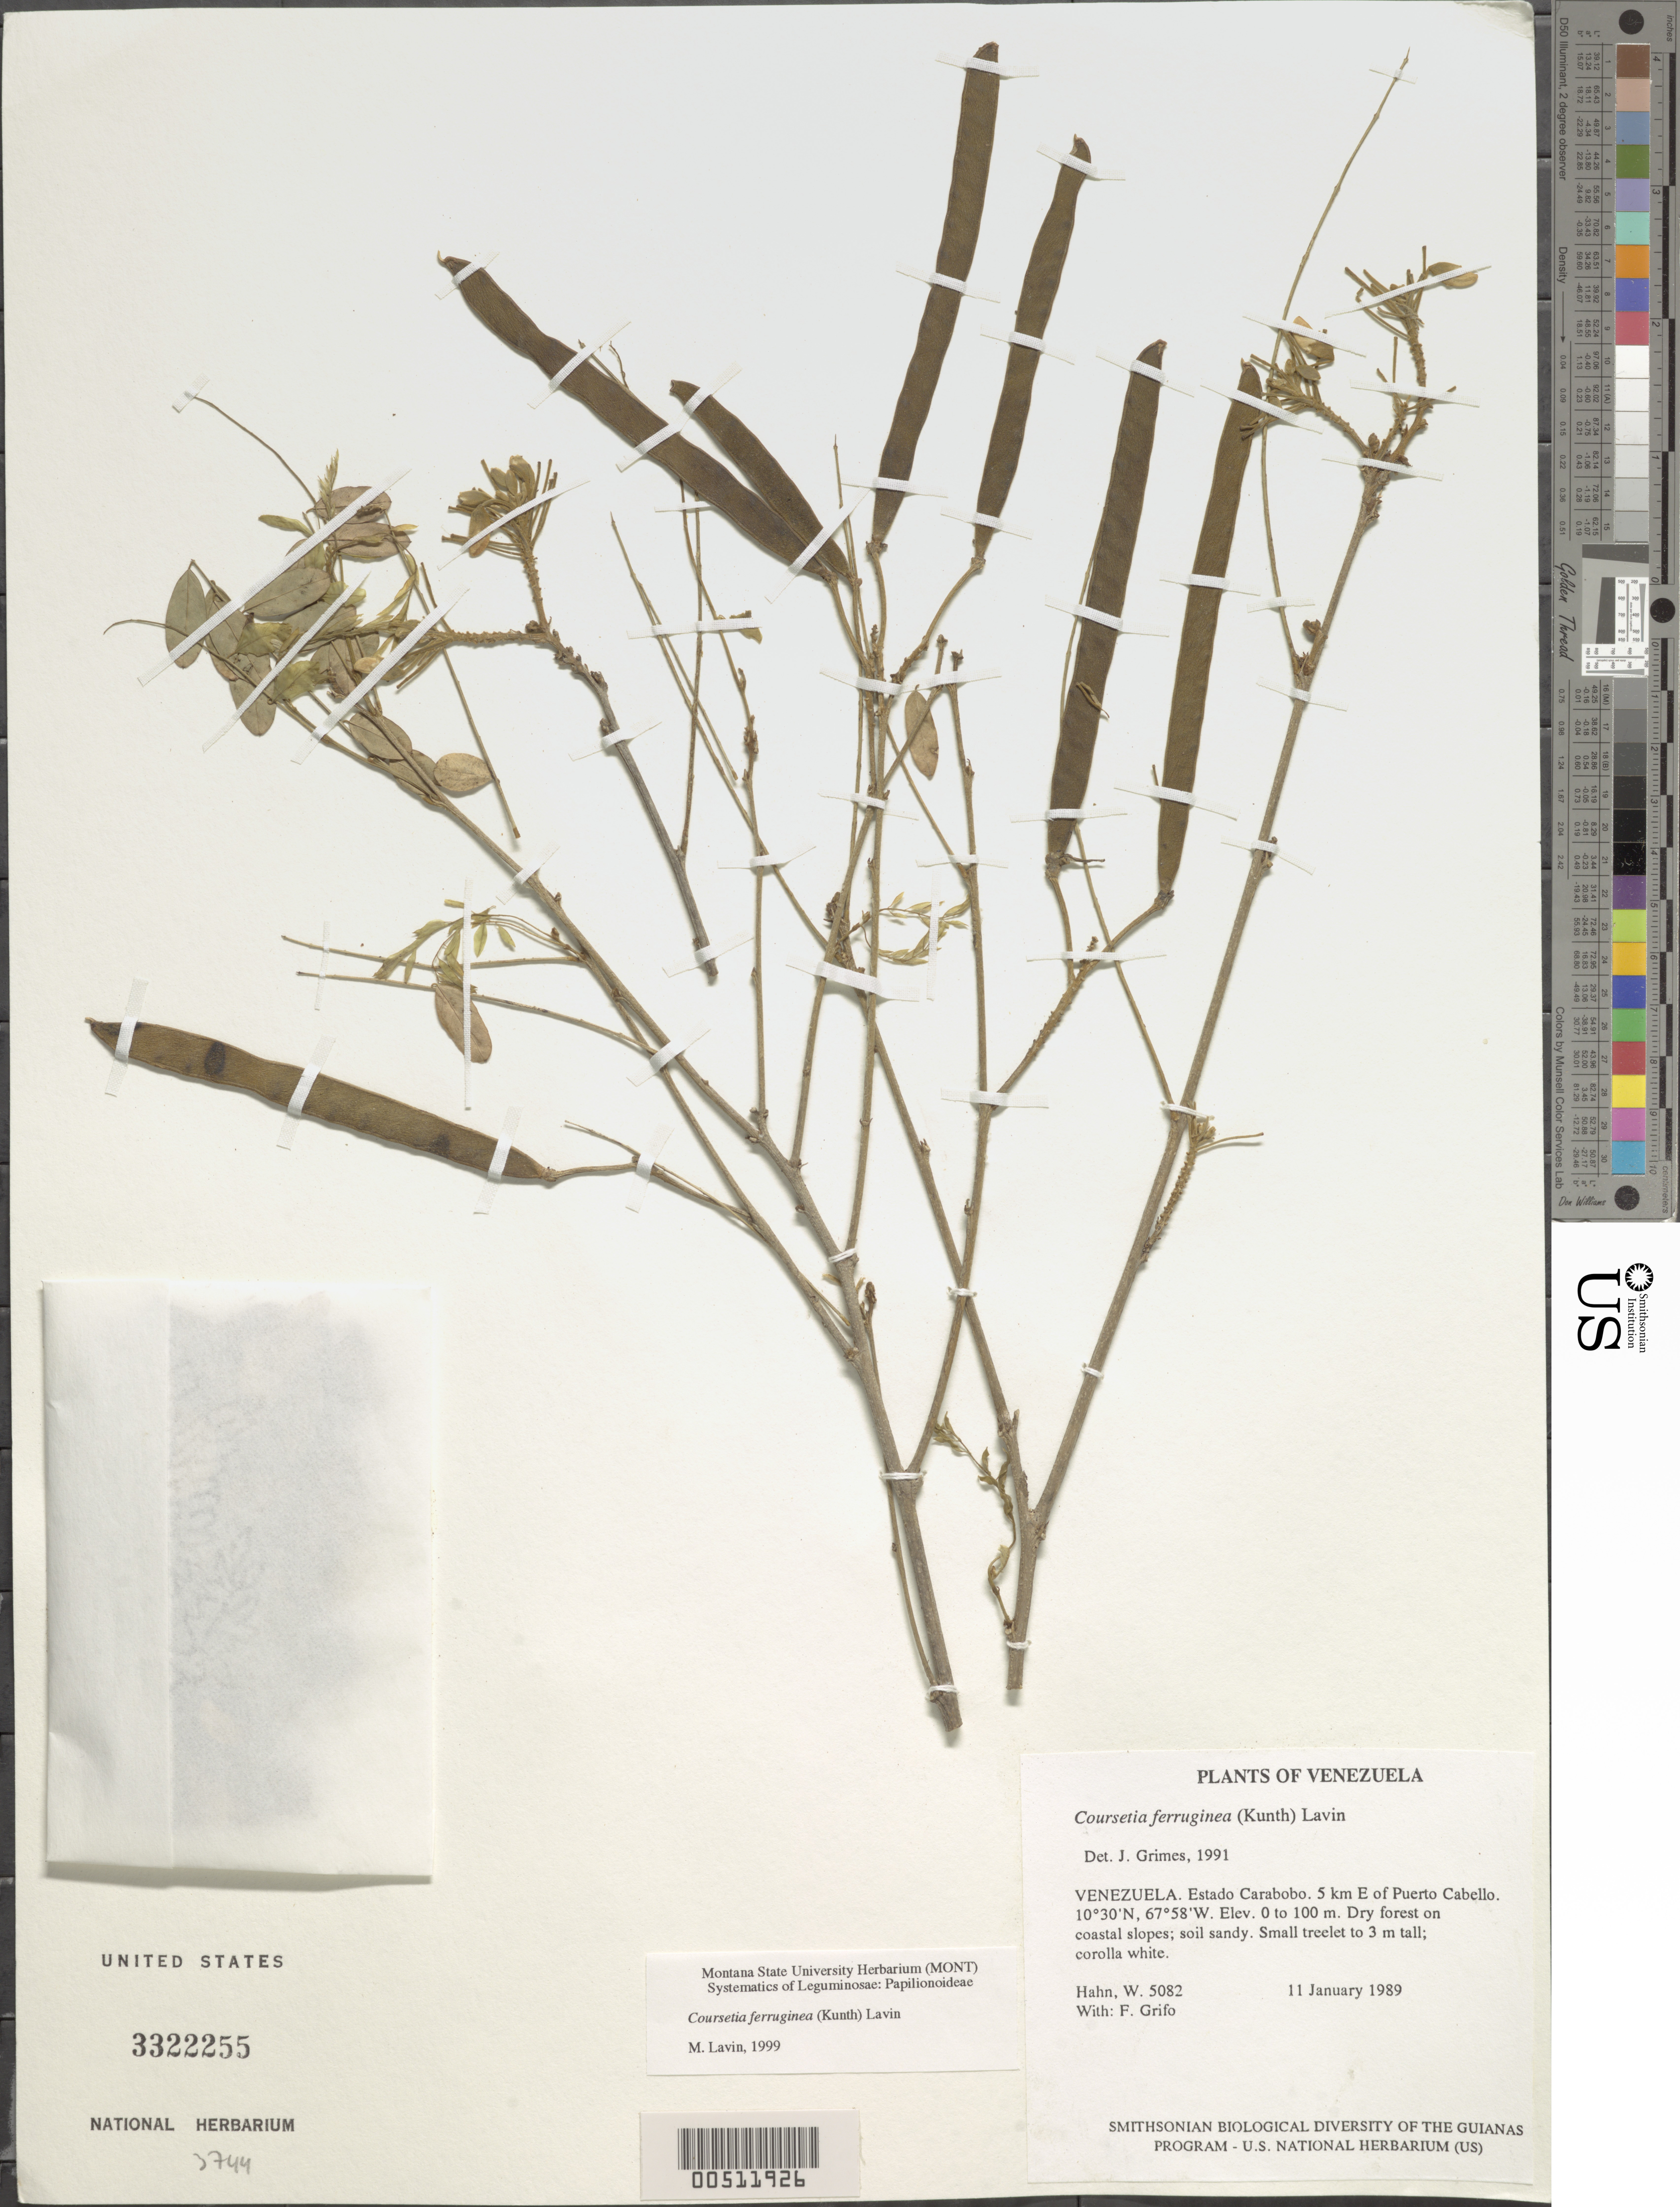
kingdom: Plantae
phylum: Tracheophyta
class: Magnoliopsida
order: Fabales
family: Fabaceae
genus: Coursetia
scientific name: Coursetia ferruginea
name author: (Kunth) Lavin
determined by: Grimes, J.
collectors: W. J. Hahn & F. Grifo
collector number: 5082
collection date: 1989-01-11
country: Venezuela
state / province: Carabobo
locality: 5 km E of Puerto Cabello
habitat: Dry forest on coastal slopes; soil sandy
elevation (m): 0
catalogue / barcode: US 3322255